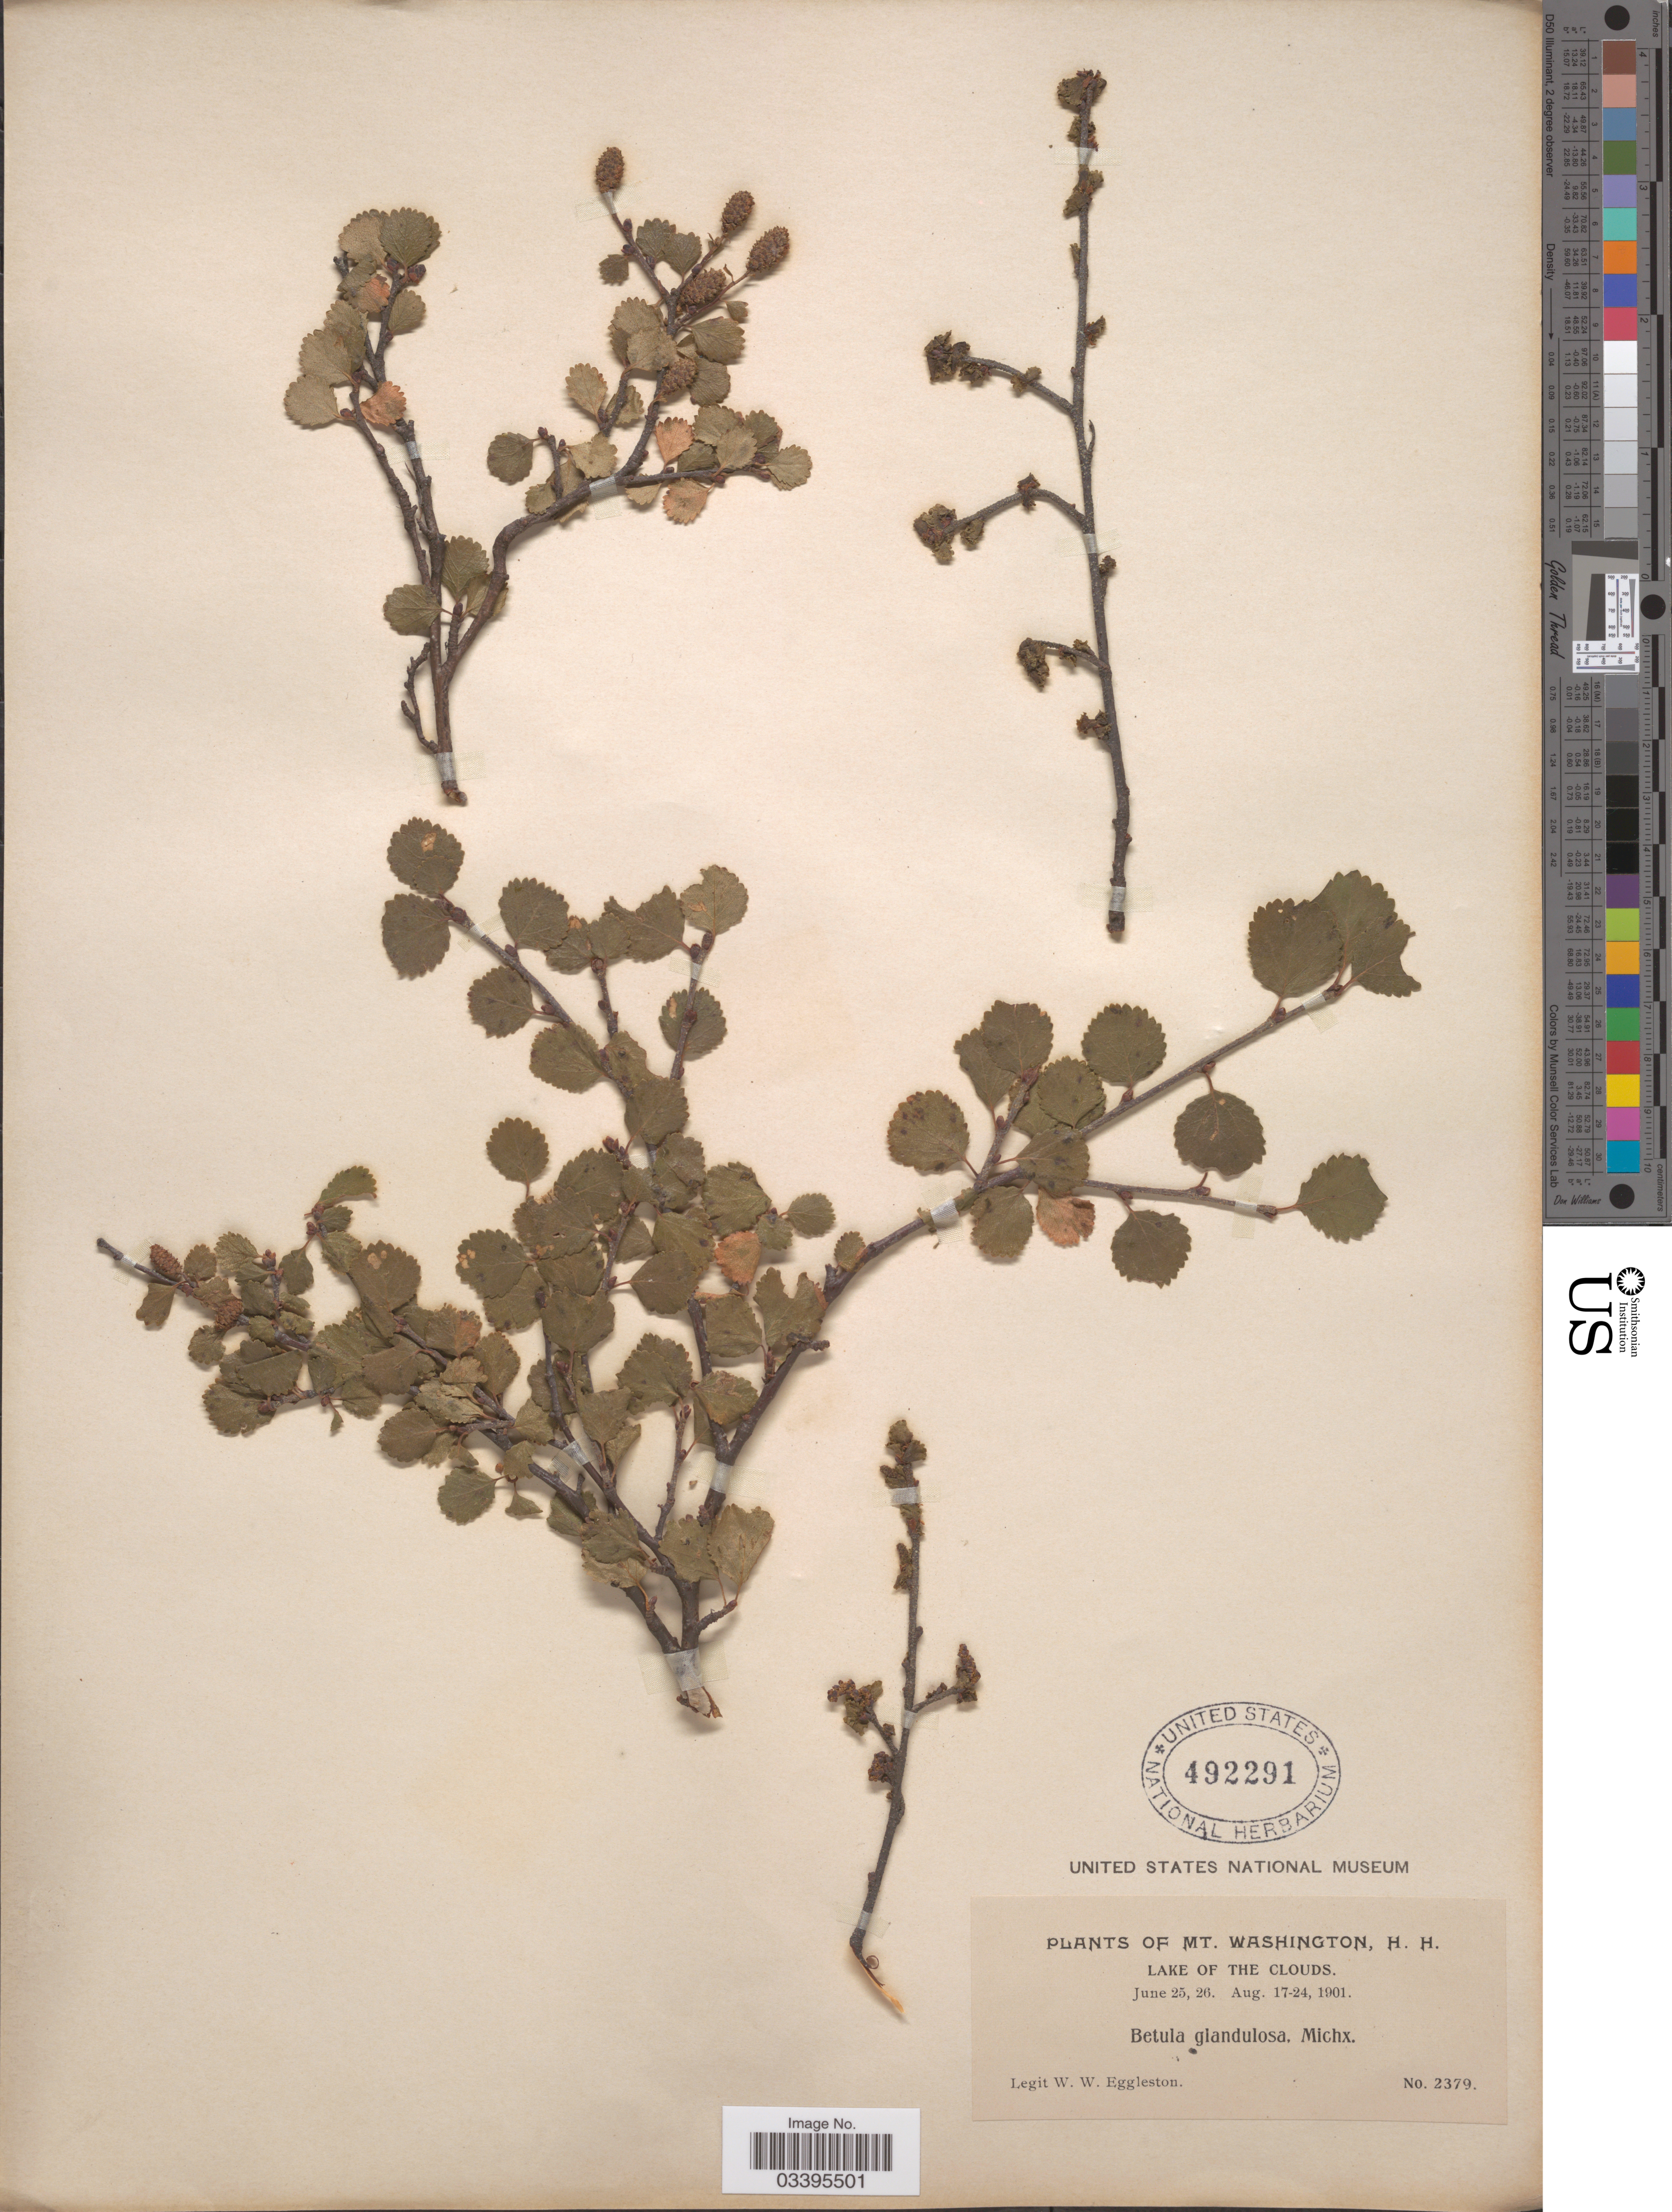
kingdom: Plantae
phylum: Tracheophyta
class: Magnoliopsida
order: Fagales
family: Betulaceae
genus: Betula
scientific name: Betula glandulosa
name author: Michx.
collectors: W. W. Eggleston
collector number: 2379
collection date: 1901-06-25/1901-08-24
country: United States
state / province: New Hampshire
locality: Mt. Washington. Lake of the clouds.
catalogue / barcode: US 492291